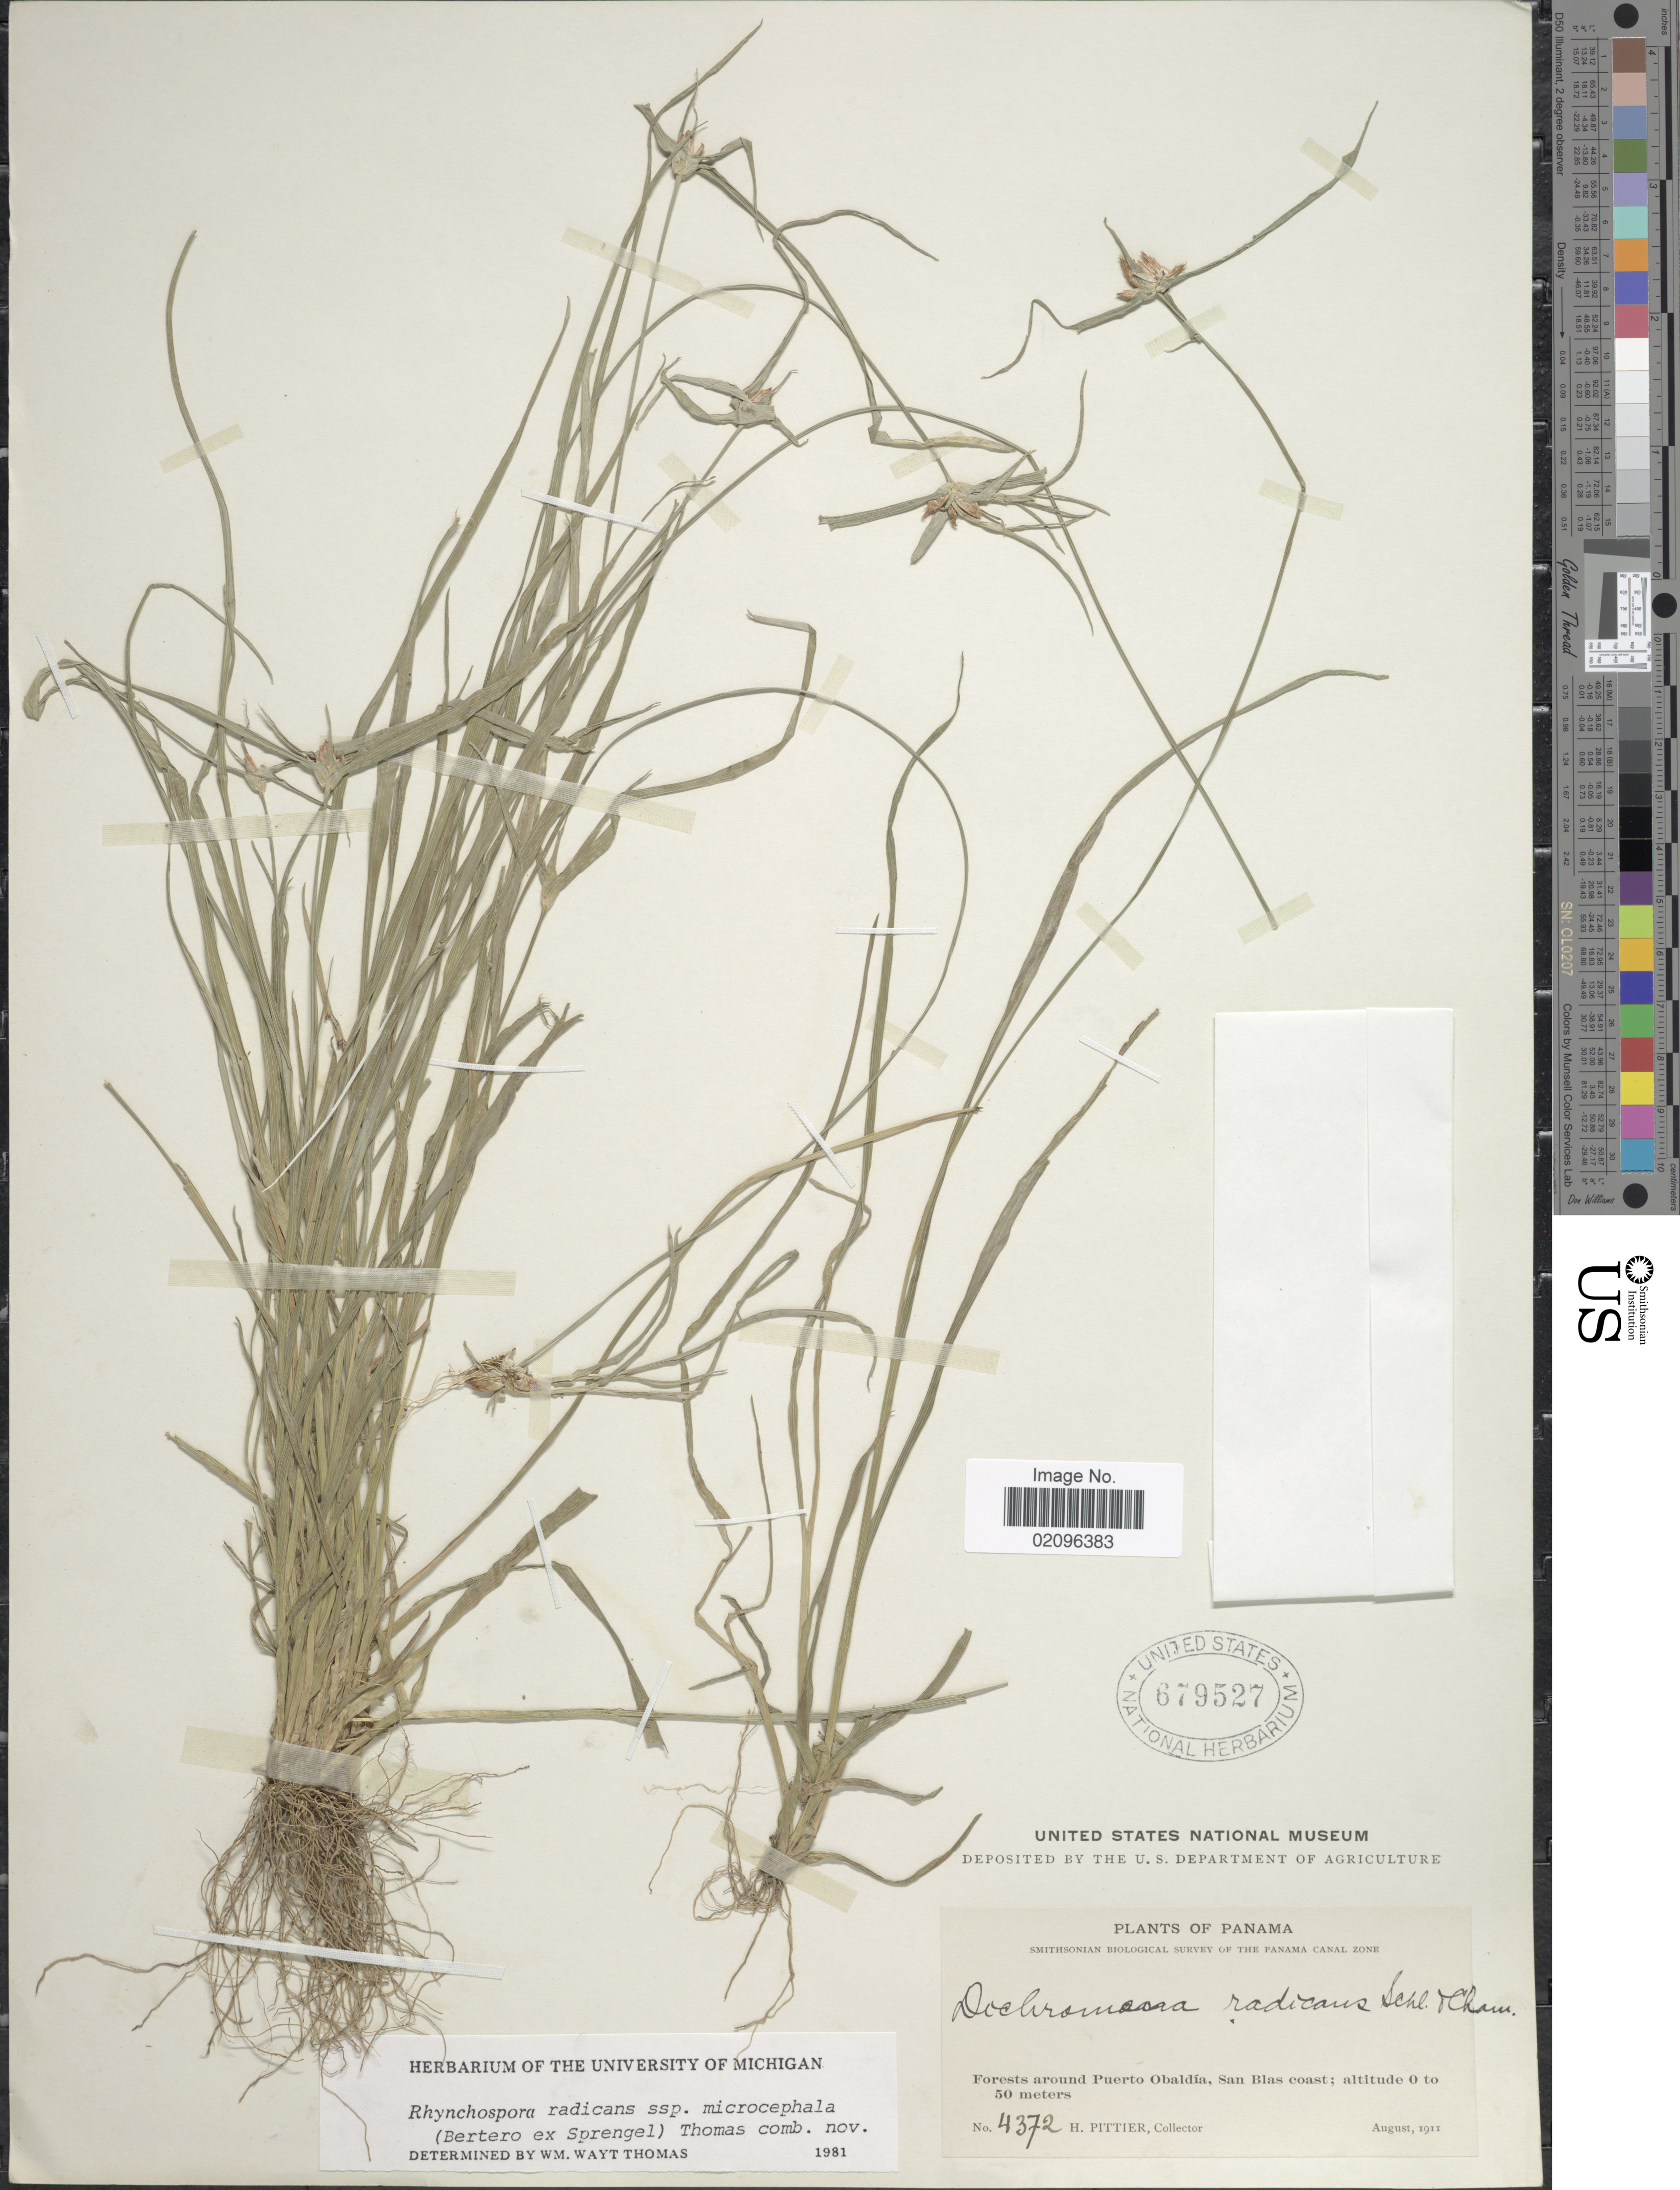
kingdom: Plantae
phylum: Tracheophyta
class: Liliopsida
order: Poales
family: Cyperaceae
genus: Rhynchospora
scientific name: Rhynchospora radicans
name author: (Schltdl. & Cham.) H. Pfeiff.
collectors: H. F. Pittier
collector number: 4372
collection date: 1911-08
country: Panama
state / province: Kuna Yala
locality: Around Puerto Obaldia, San Blas coast.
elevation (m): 0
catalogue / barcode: US 679527